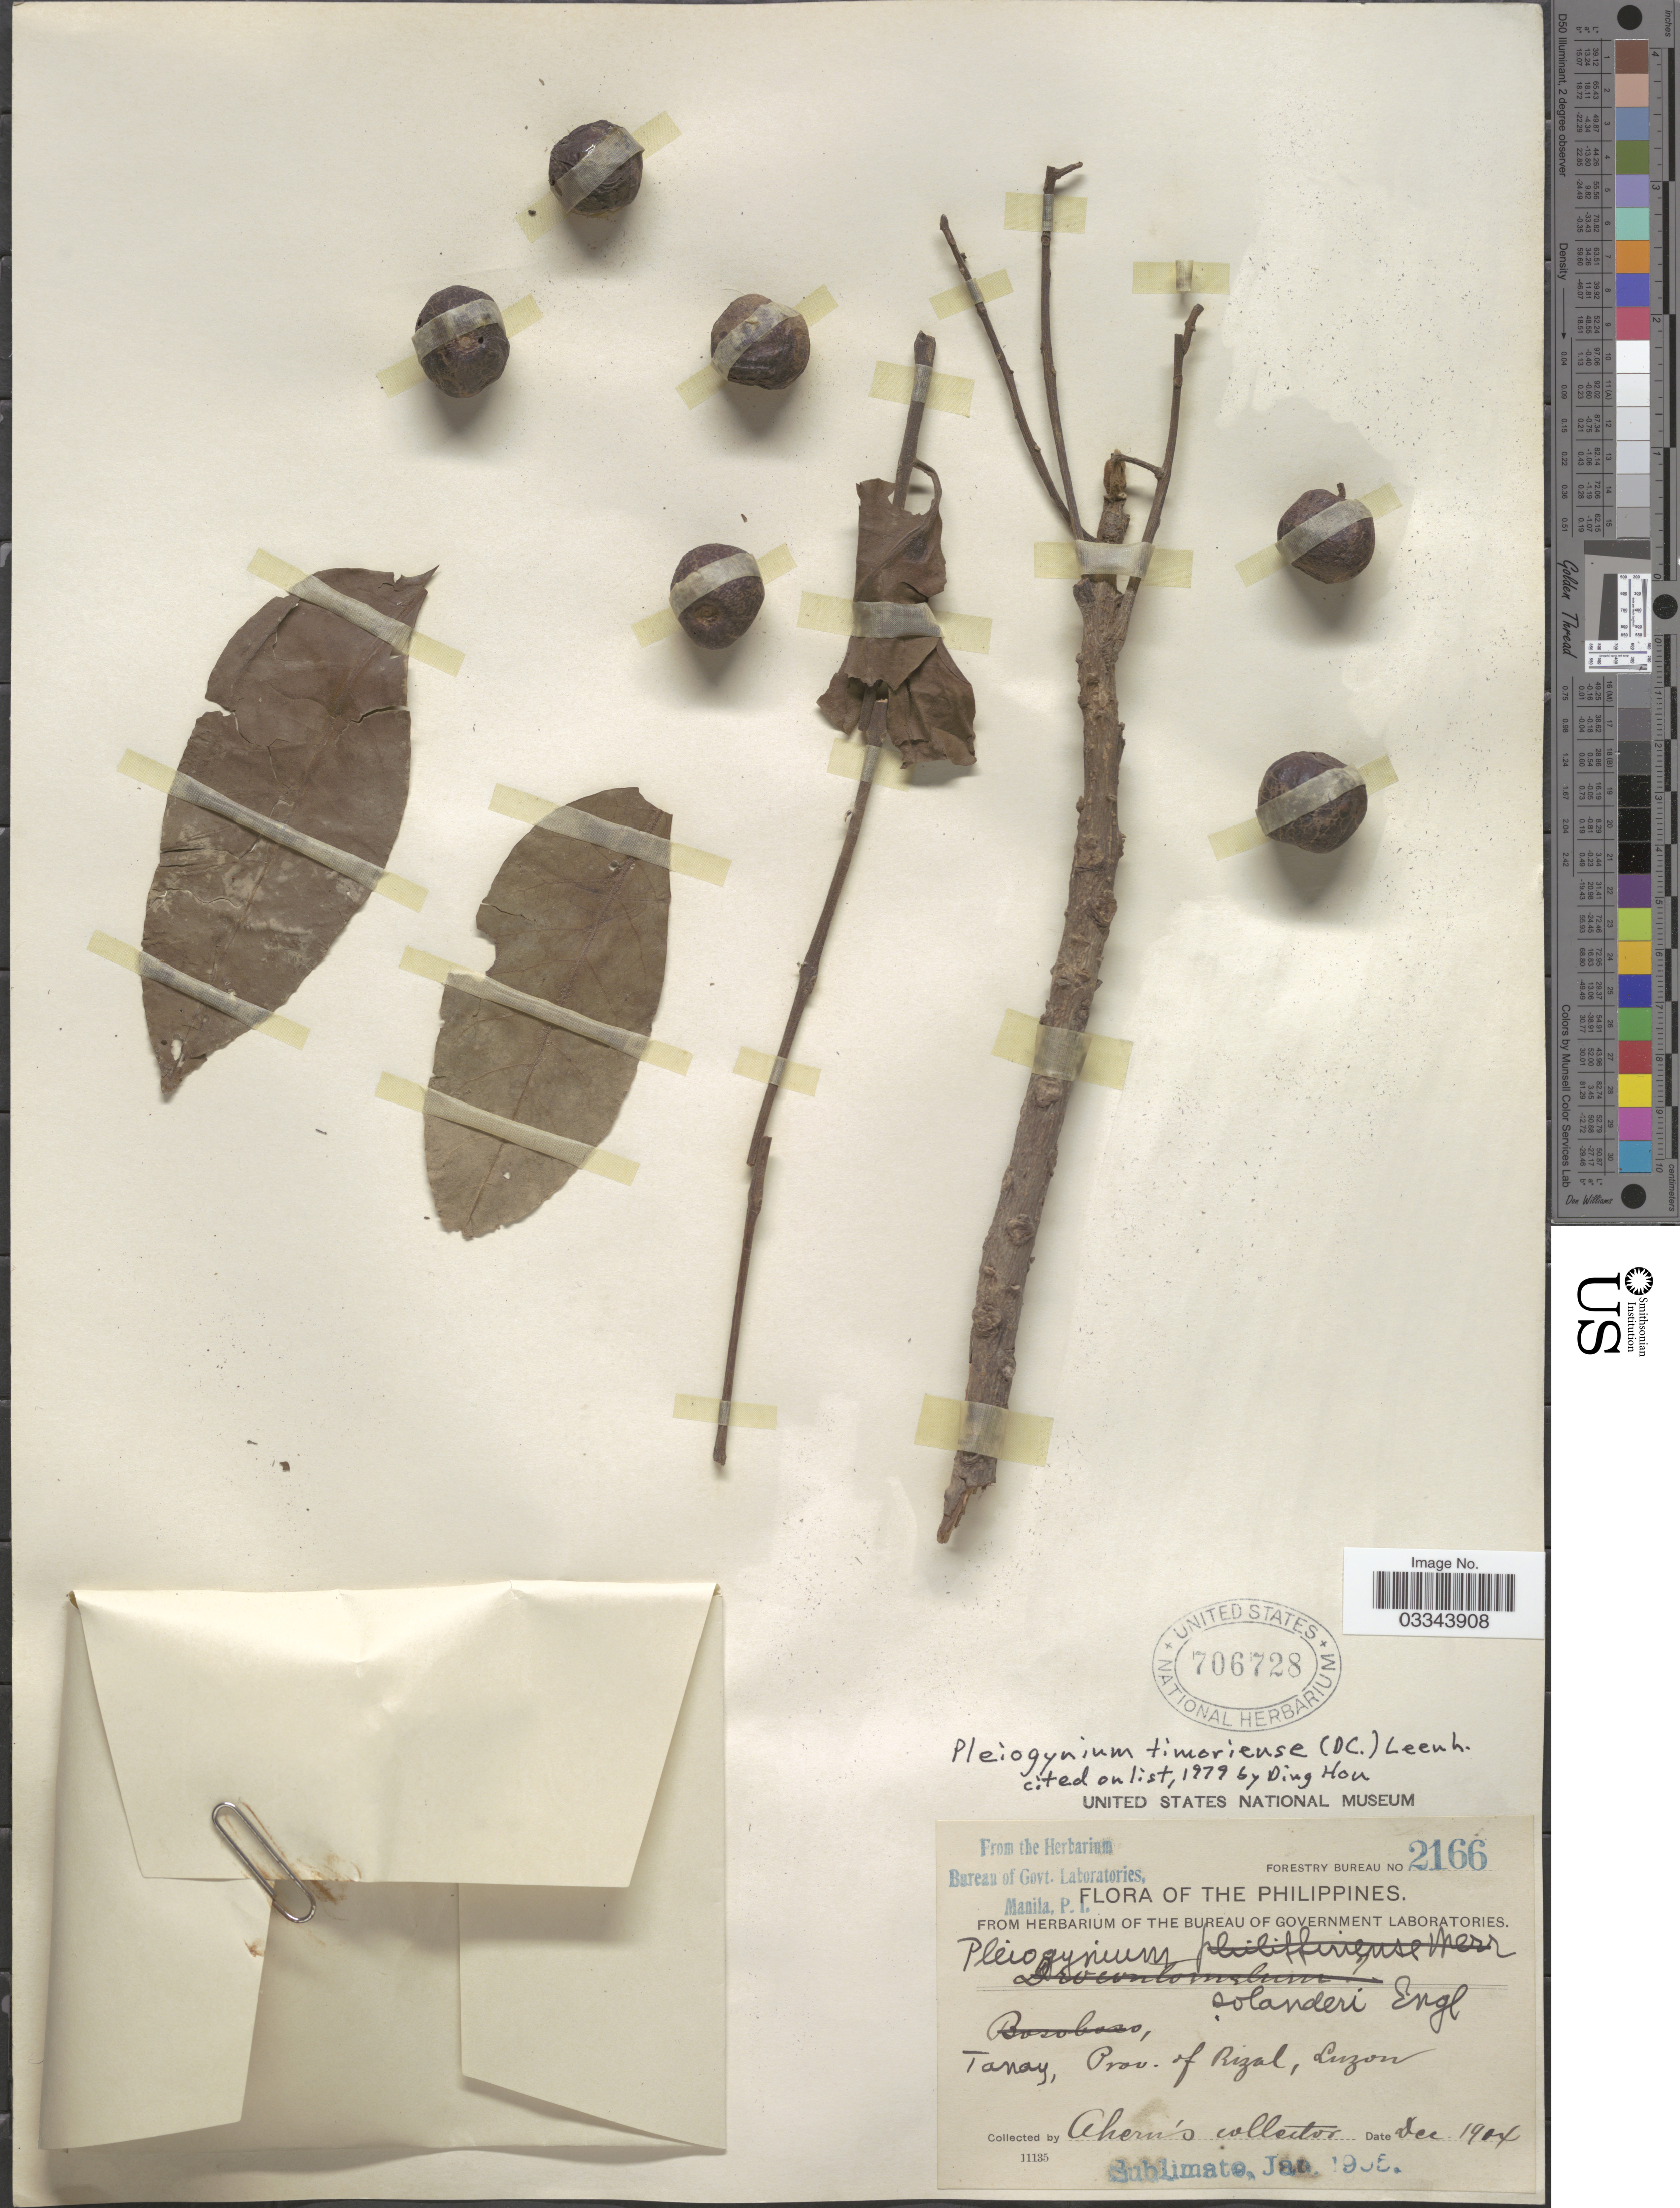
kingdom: Plantae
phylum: Tracheophyta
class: Magnoliopsida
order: Sapindales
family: Anacardiaceae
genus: Pleiogynium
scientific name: Pleiogynium timoriense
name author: (A. DC.) Leenh.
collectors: Ahern's collector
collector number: Forestry Bureau 2166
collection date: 1904-12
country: Philippines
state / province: Calabarzon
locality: Tanay, Prov. of Rizal, Luzon.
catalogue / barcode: US 706728